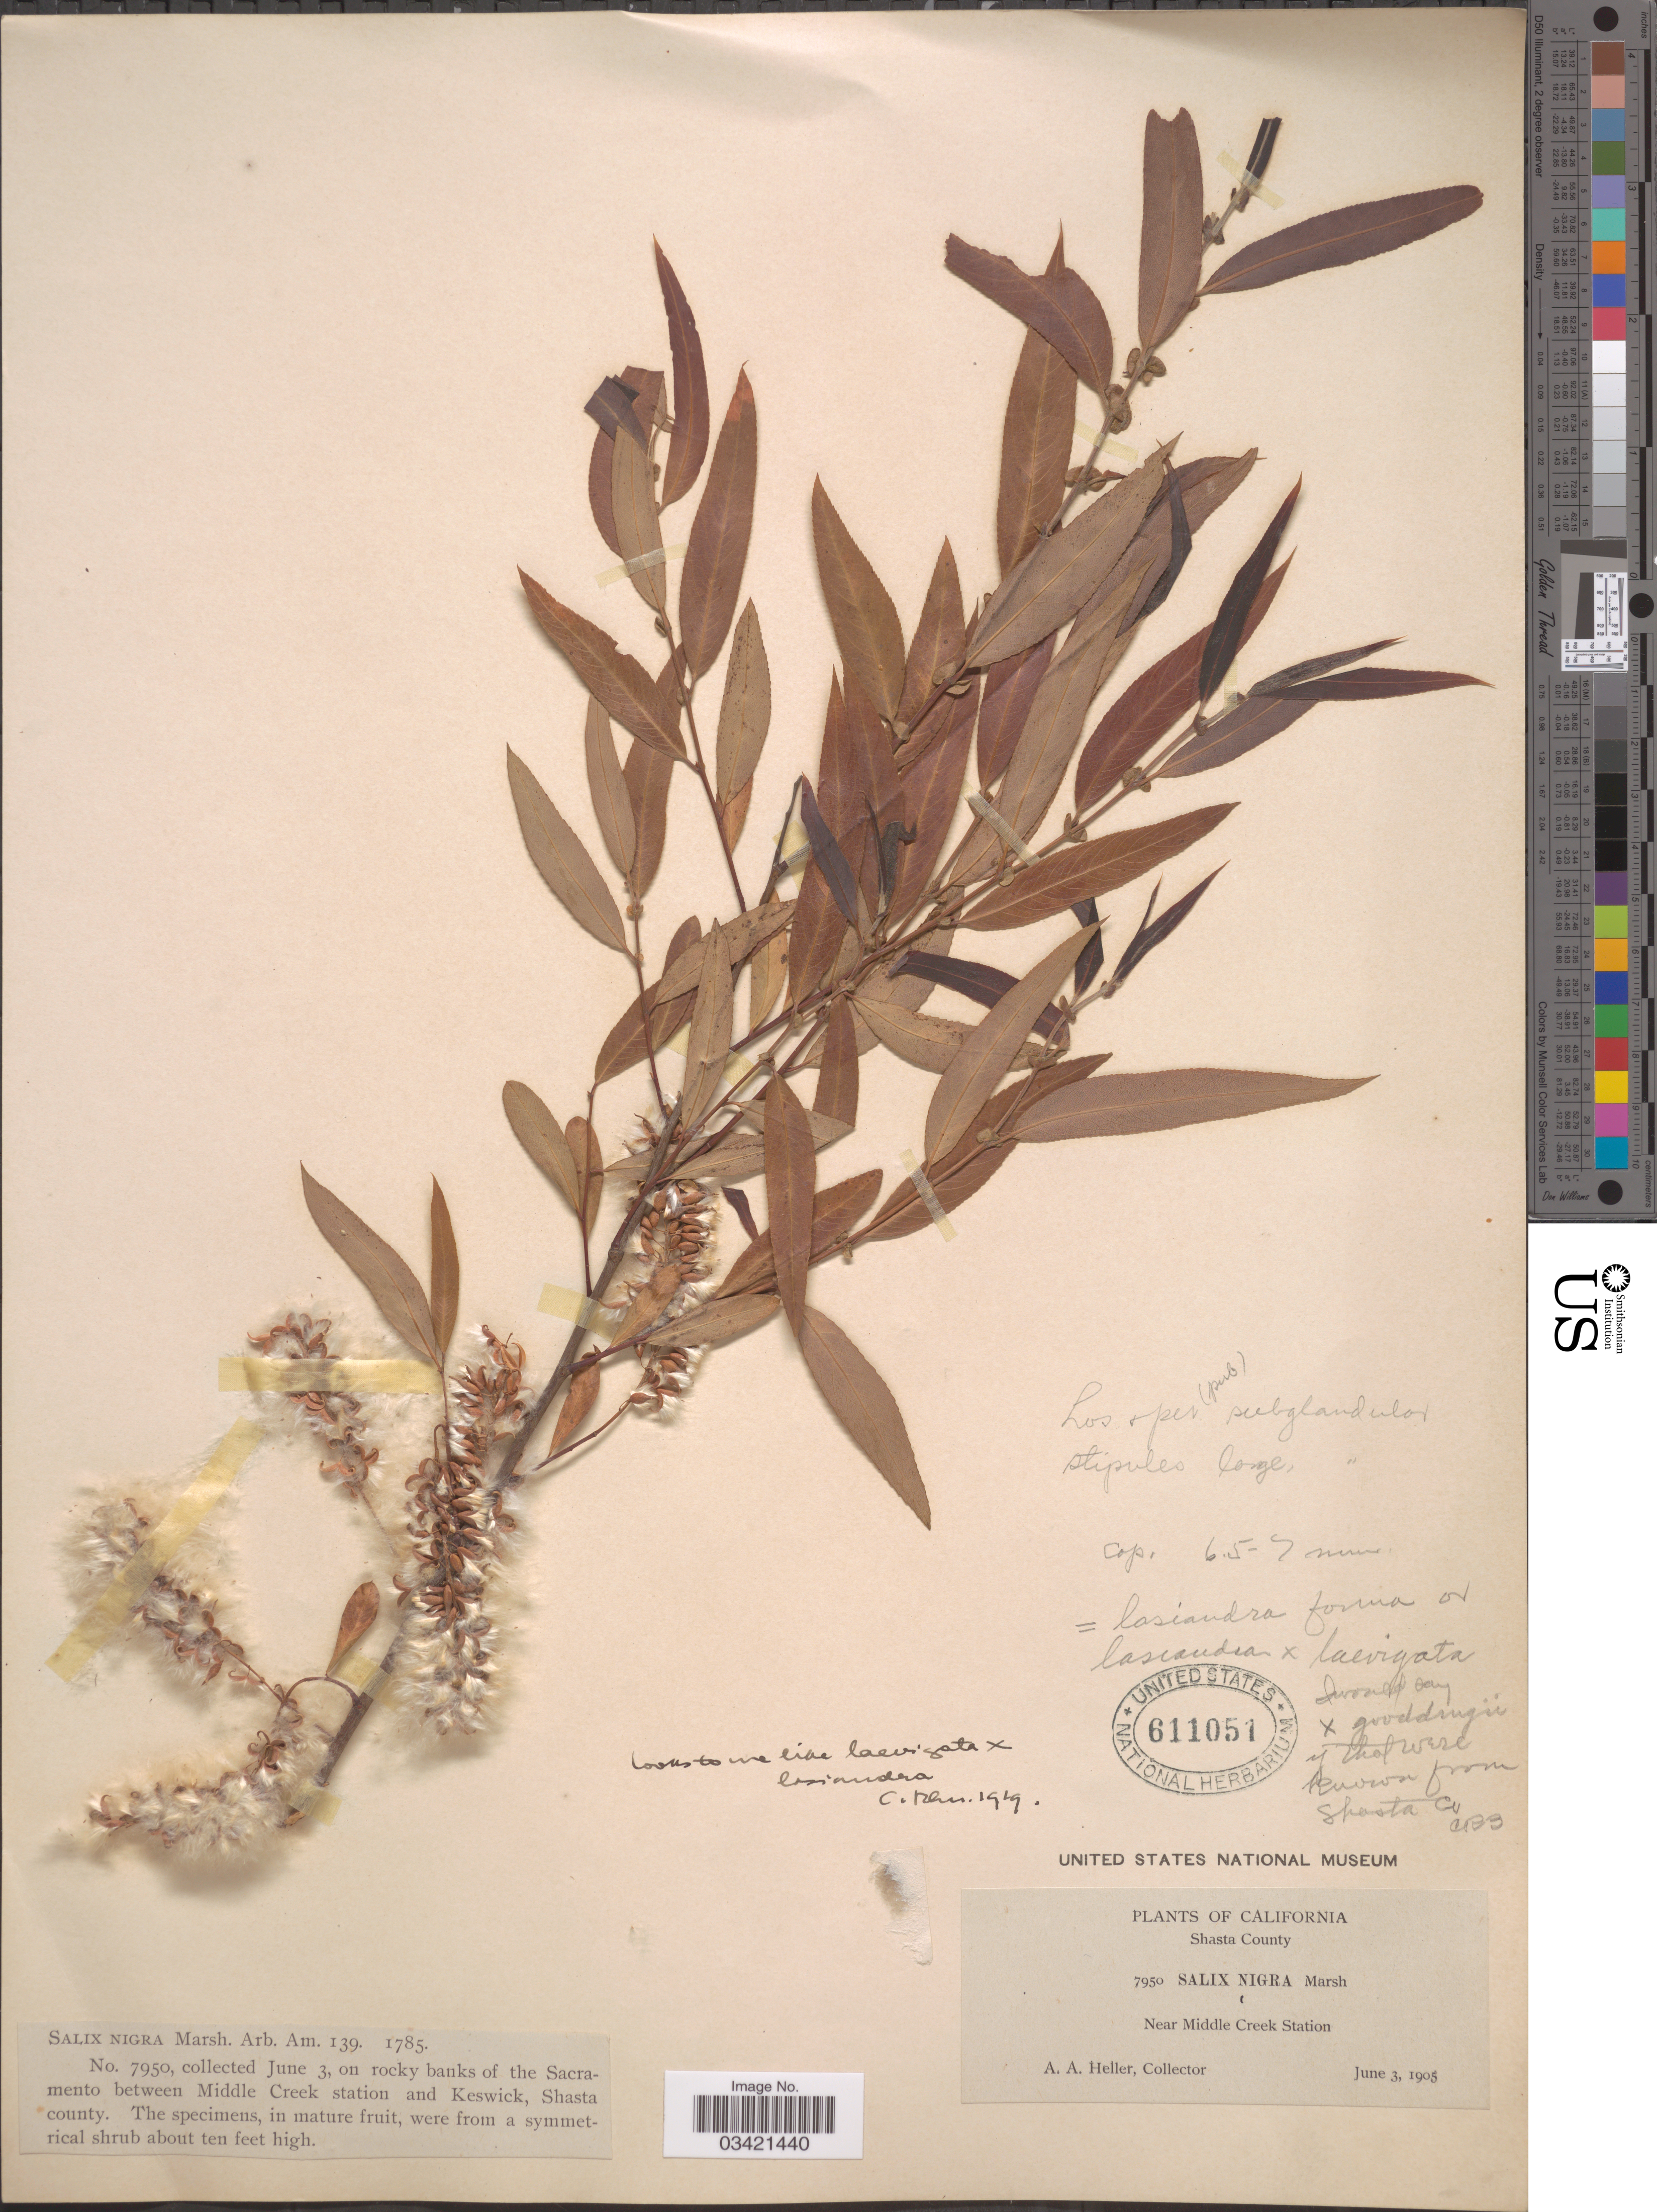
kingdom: Plantae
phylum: Tracheophyta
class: Magnoliopsida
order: Malpighiales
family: Salicaceae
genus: Salix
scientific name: Salix gooddingii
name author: C.R. Ball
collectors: A. A. Heller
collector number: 7950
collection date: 1905-06-03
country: United States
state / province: California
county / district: Shasta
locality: Shasta County. On rocky banks of the Sacramento between Middle Creek station and Keswick. Near Middle Creek Station.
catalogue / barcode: US 611051